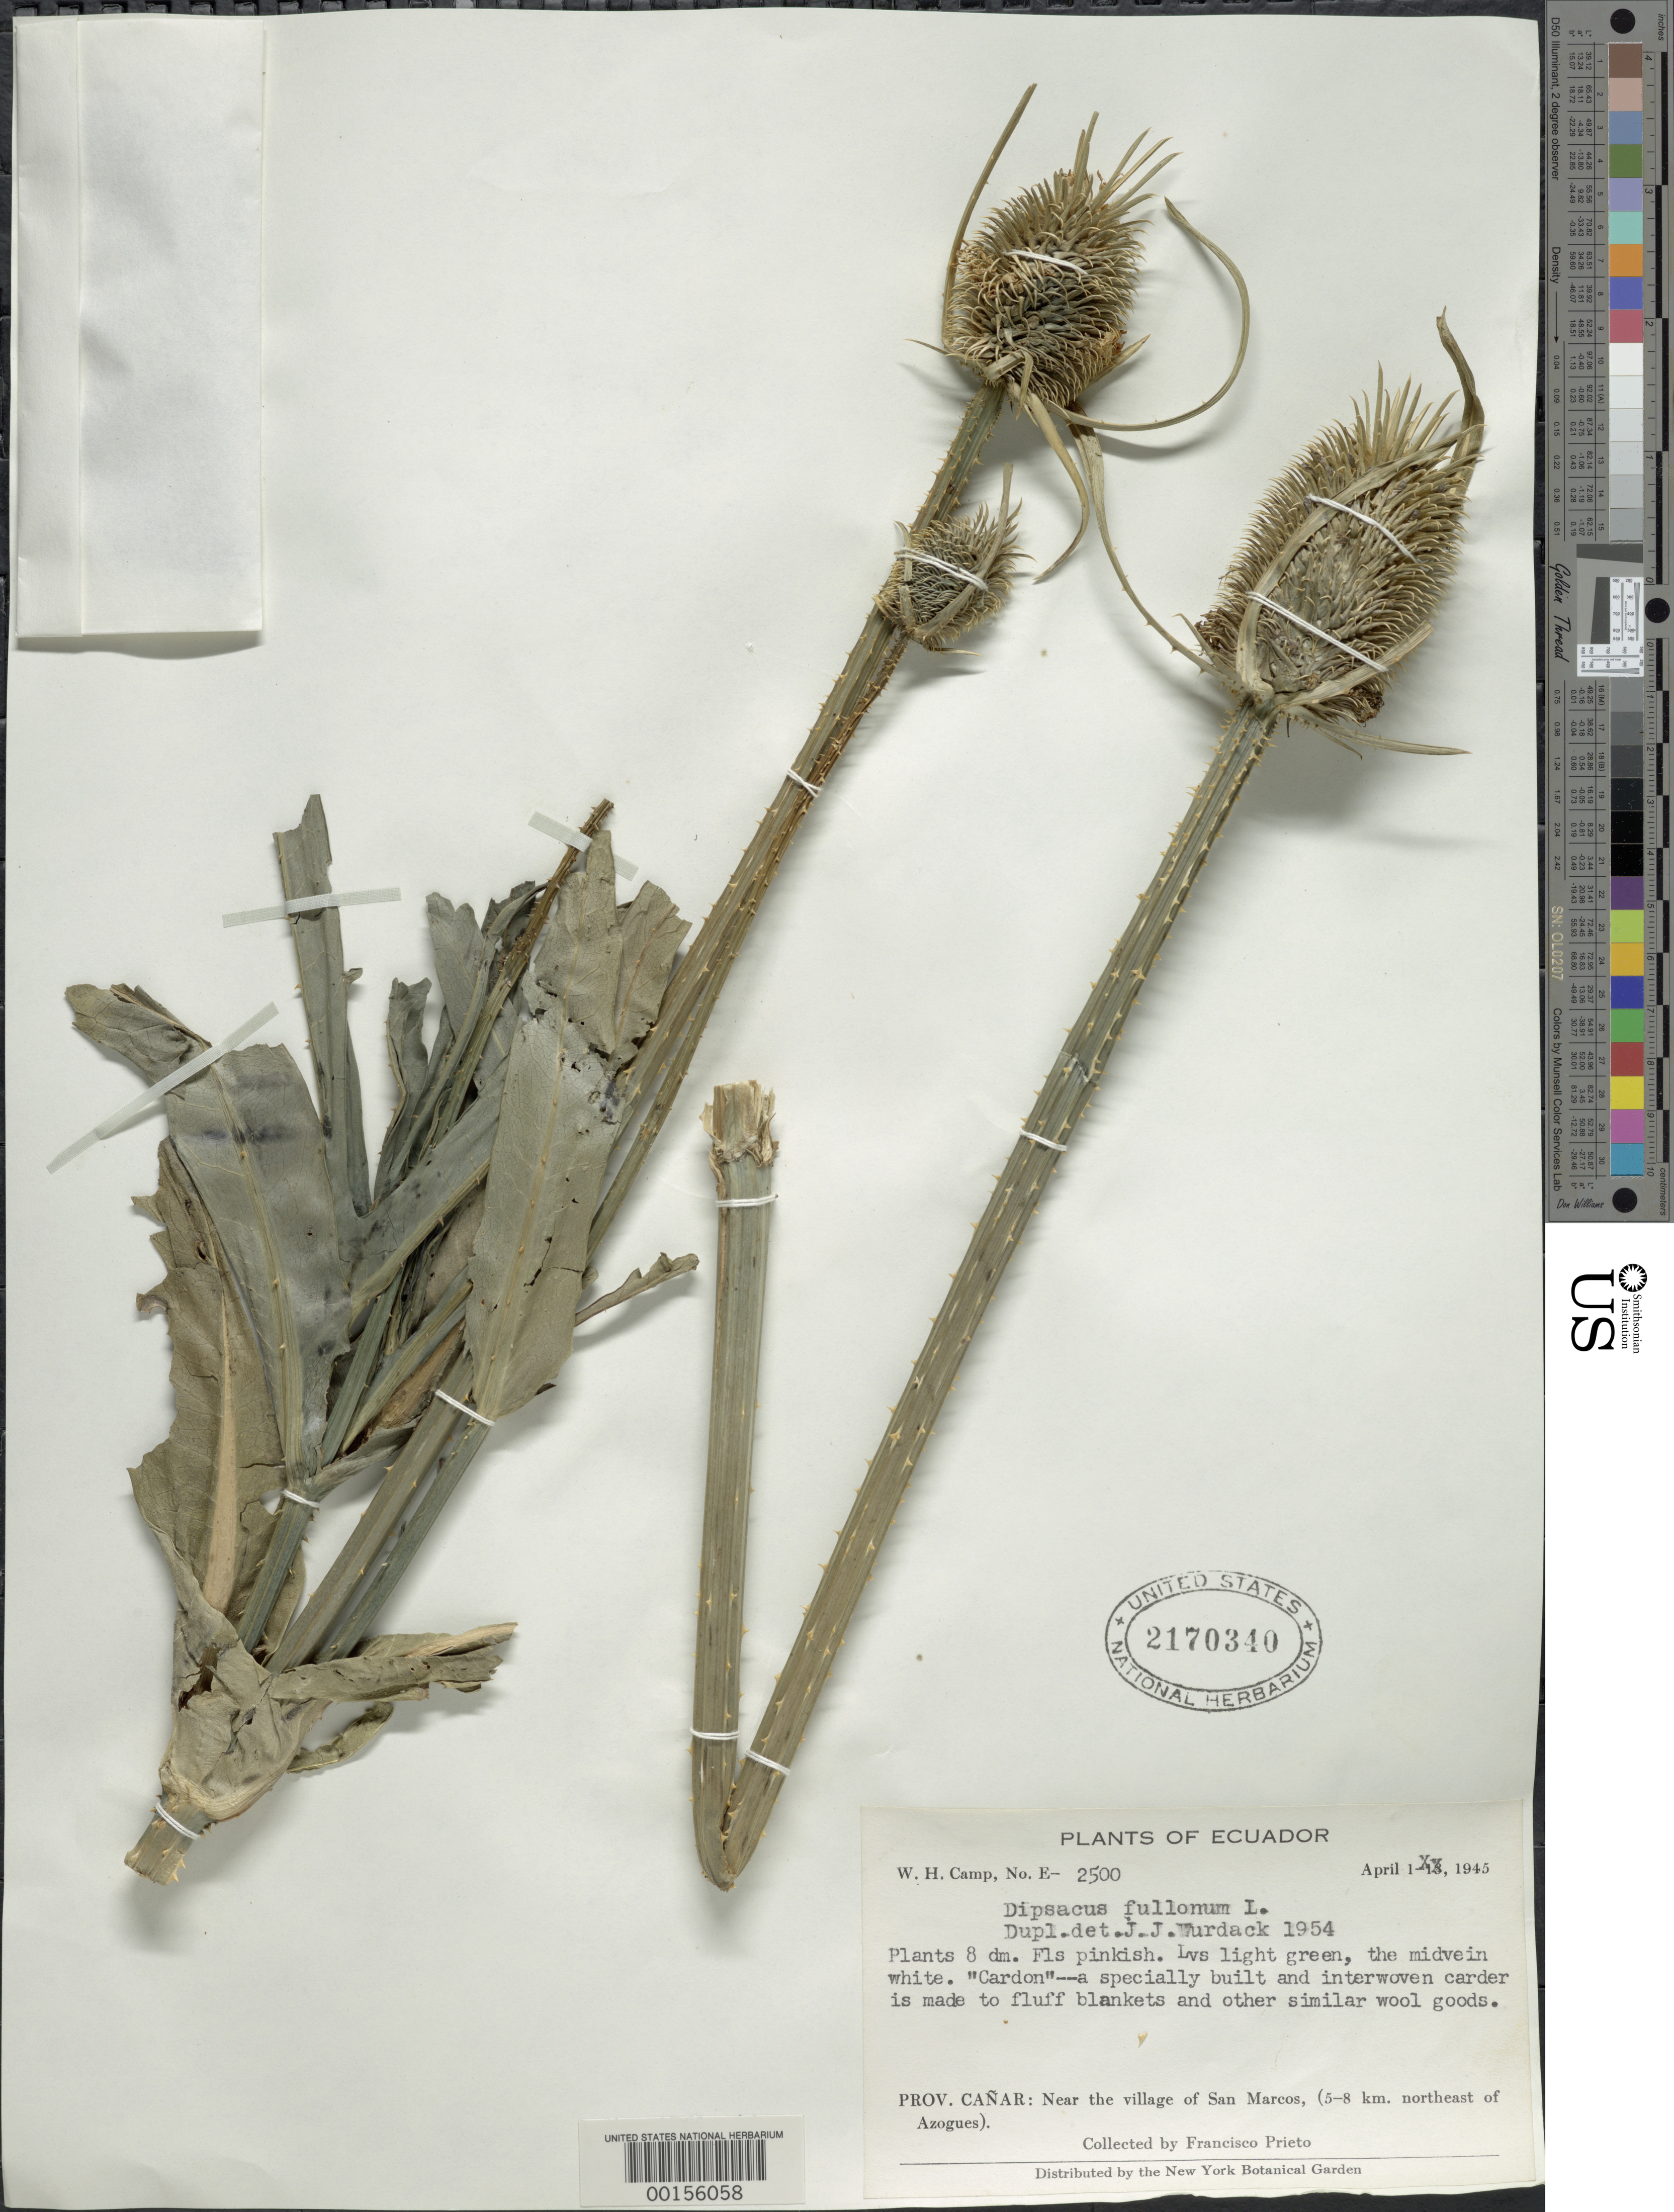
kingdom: Plantae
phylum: Tracheophyta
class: Magnoliopsida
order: Dipsacales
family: Caprifoliaceae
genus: Dipsacus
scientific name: Dipsacus fullonum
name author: L.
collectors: F. Prieto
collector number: E-2500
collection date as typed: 1 Apr 1945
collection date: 1945-04-01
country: Ecuador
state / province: Cañar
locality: San Marcos, NE of Azogues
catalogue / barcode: US 2170340